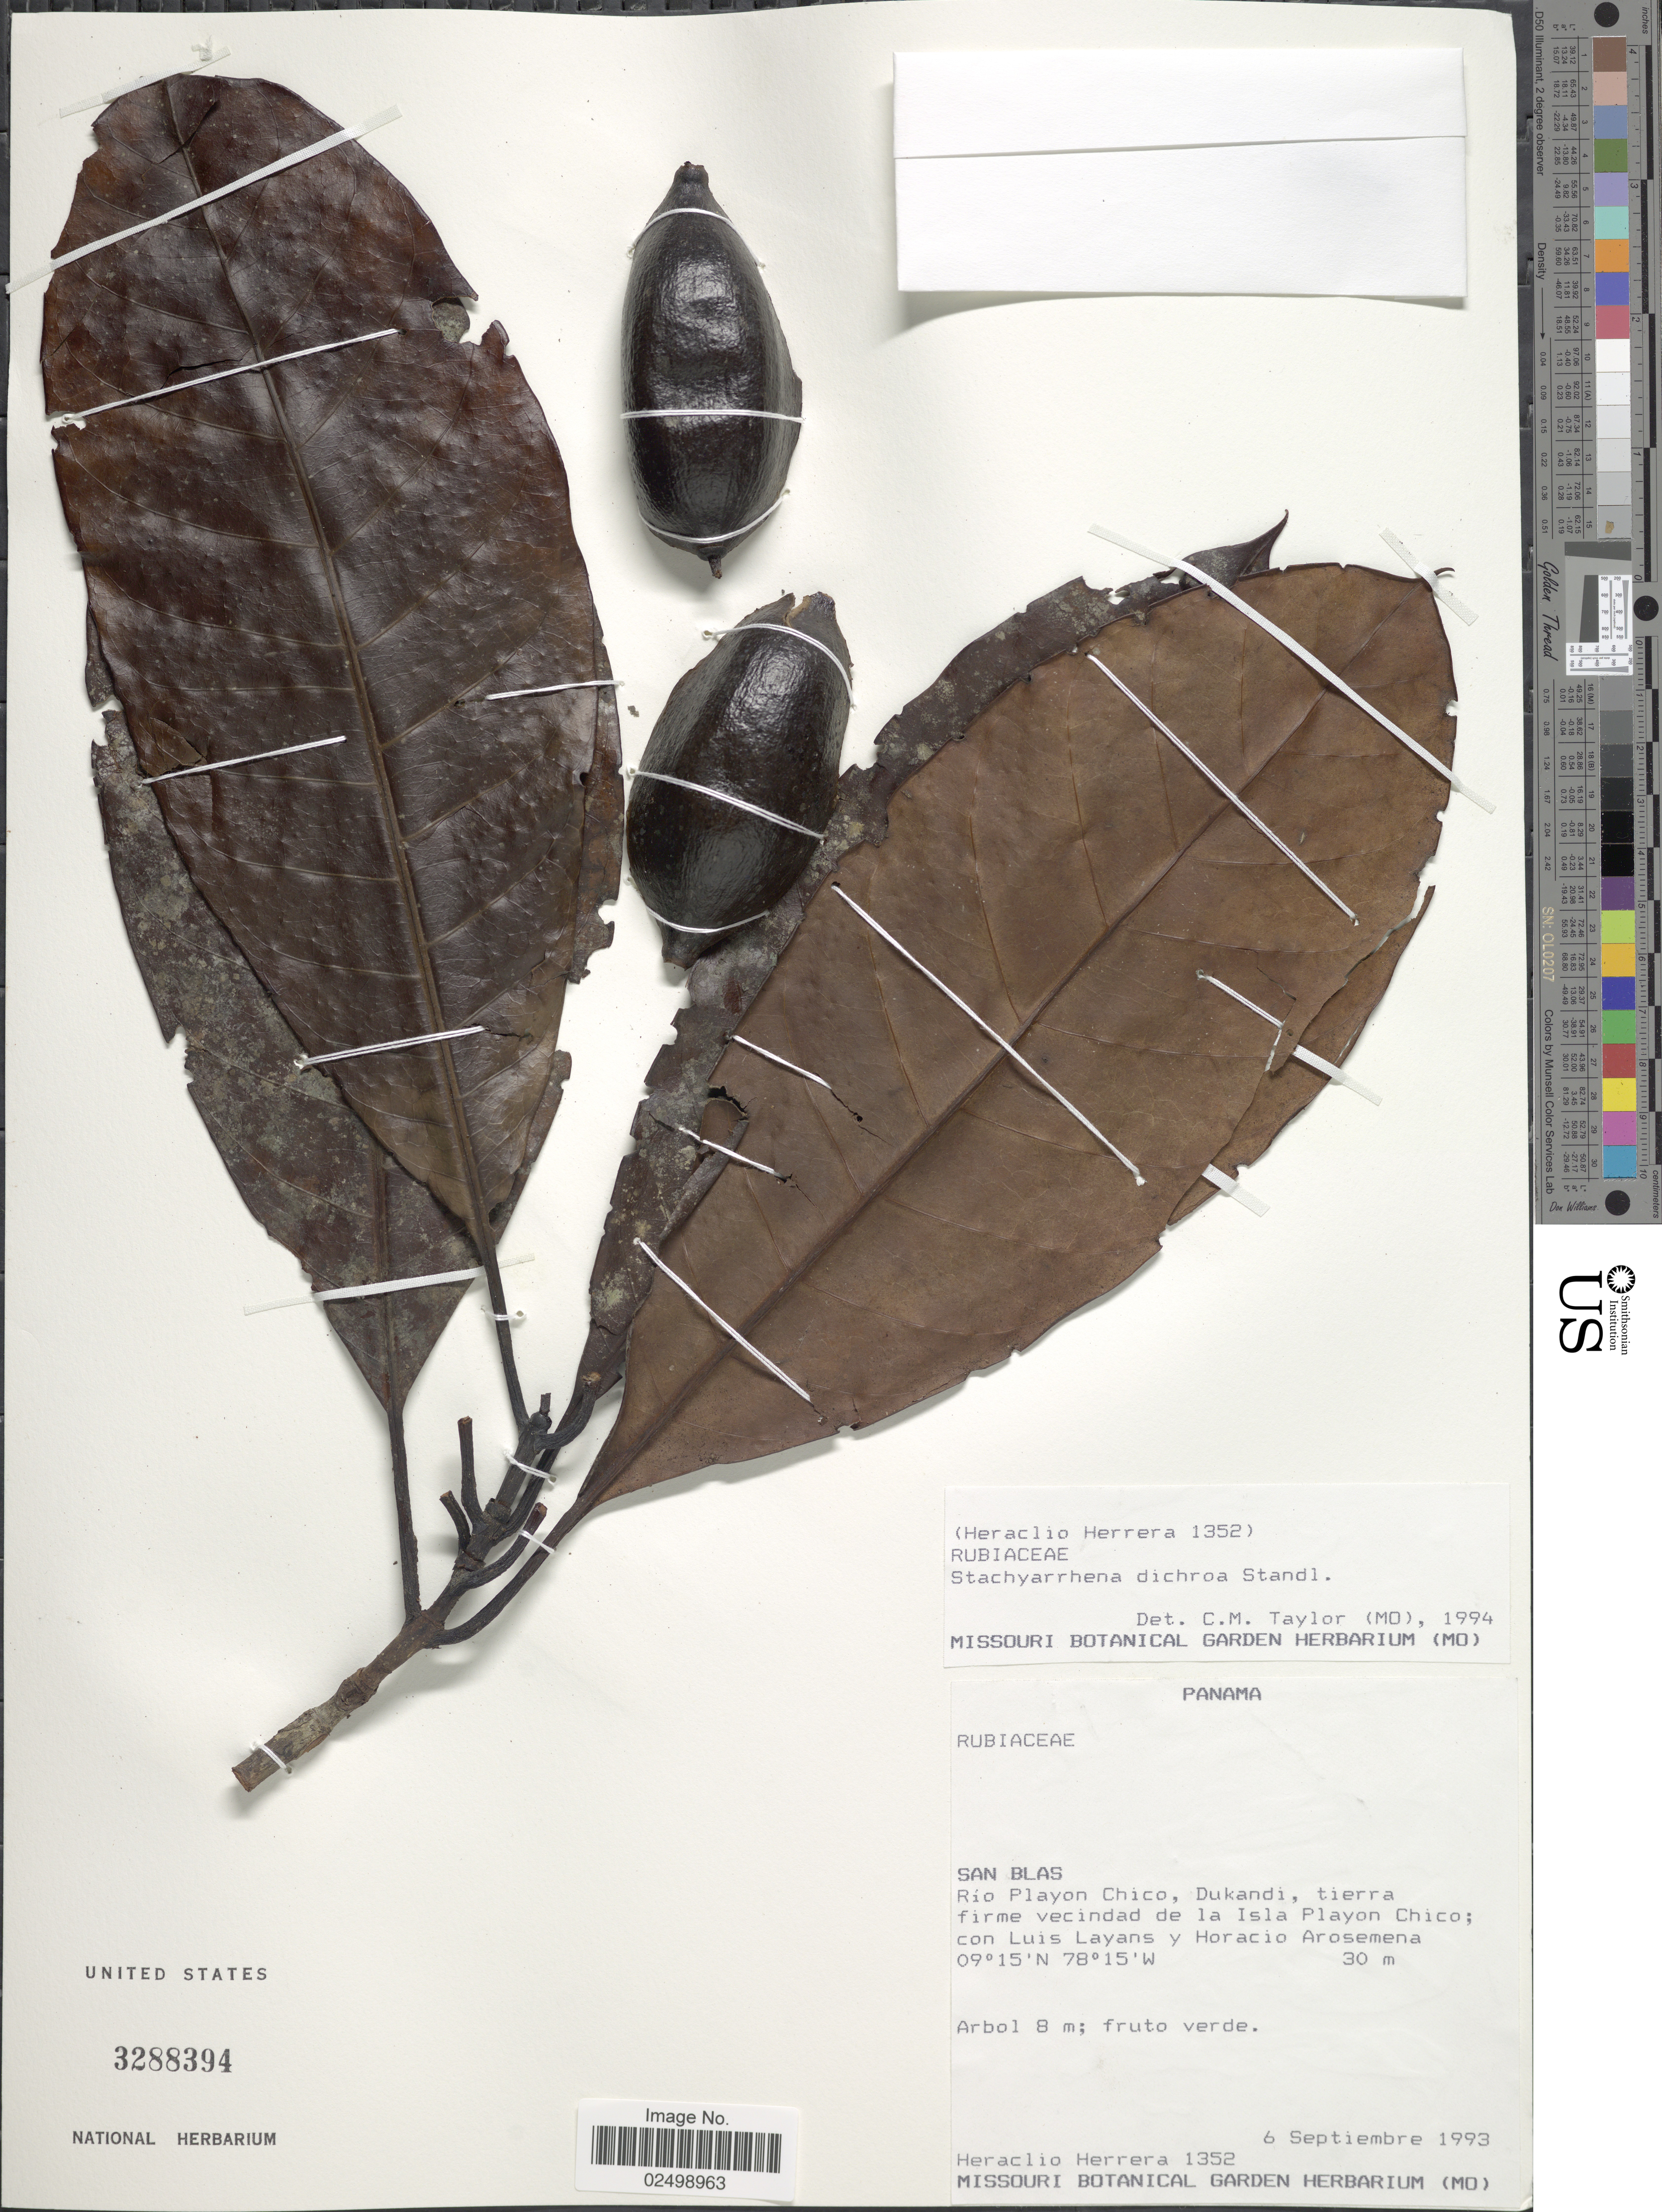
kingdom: Plantae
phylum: Tracheophyta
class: Magnoliopsida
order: Gentianales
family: Rubiaceae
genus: Stachyarrhena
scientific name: Stachyarrhena heterochroa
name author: Standl.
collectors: H. Herrera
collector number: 1352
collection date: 1993-09-06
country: Panama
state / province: Kuna Yala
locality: Río Playon Chico, Dukandi, tierra firme vecindad de la Isla Playon Chico; con Luis Layans y Horacio Arosemena. San Blas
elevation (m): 30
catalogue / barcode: US 3288394